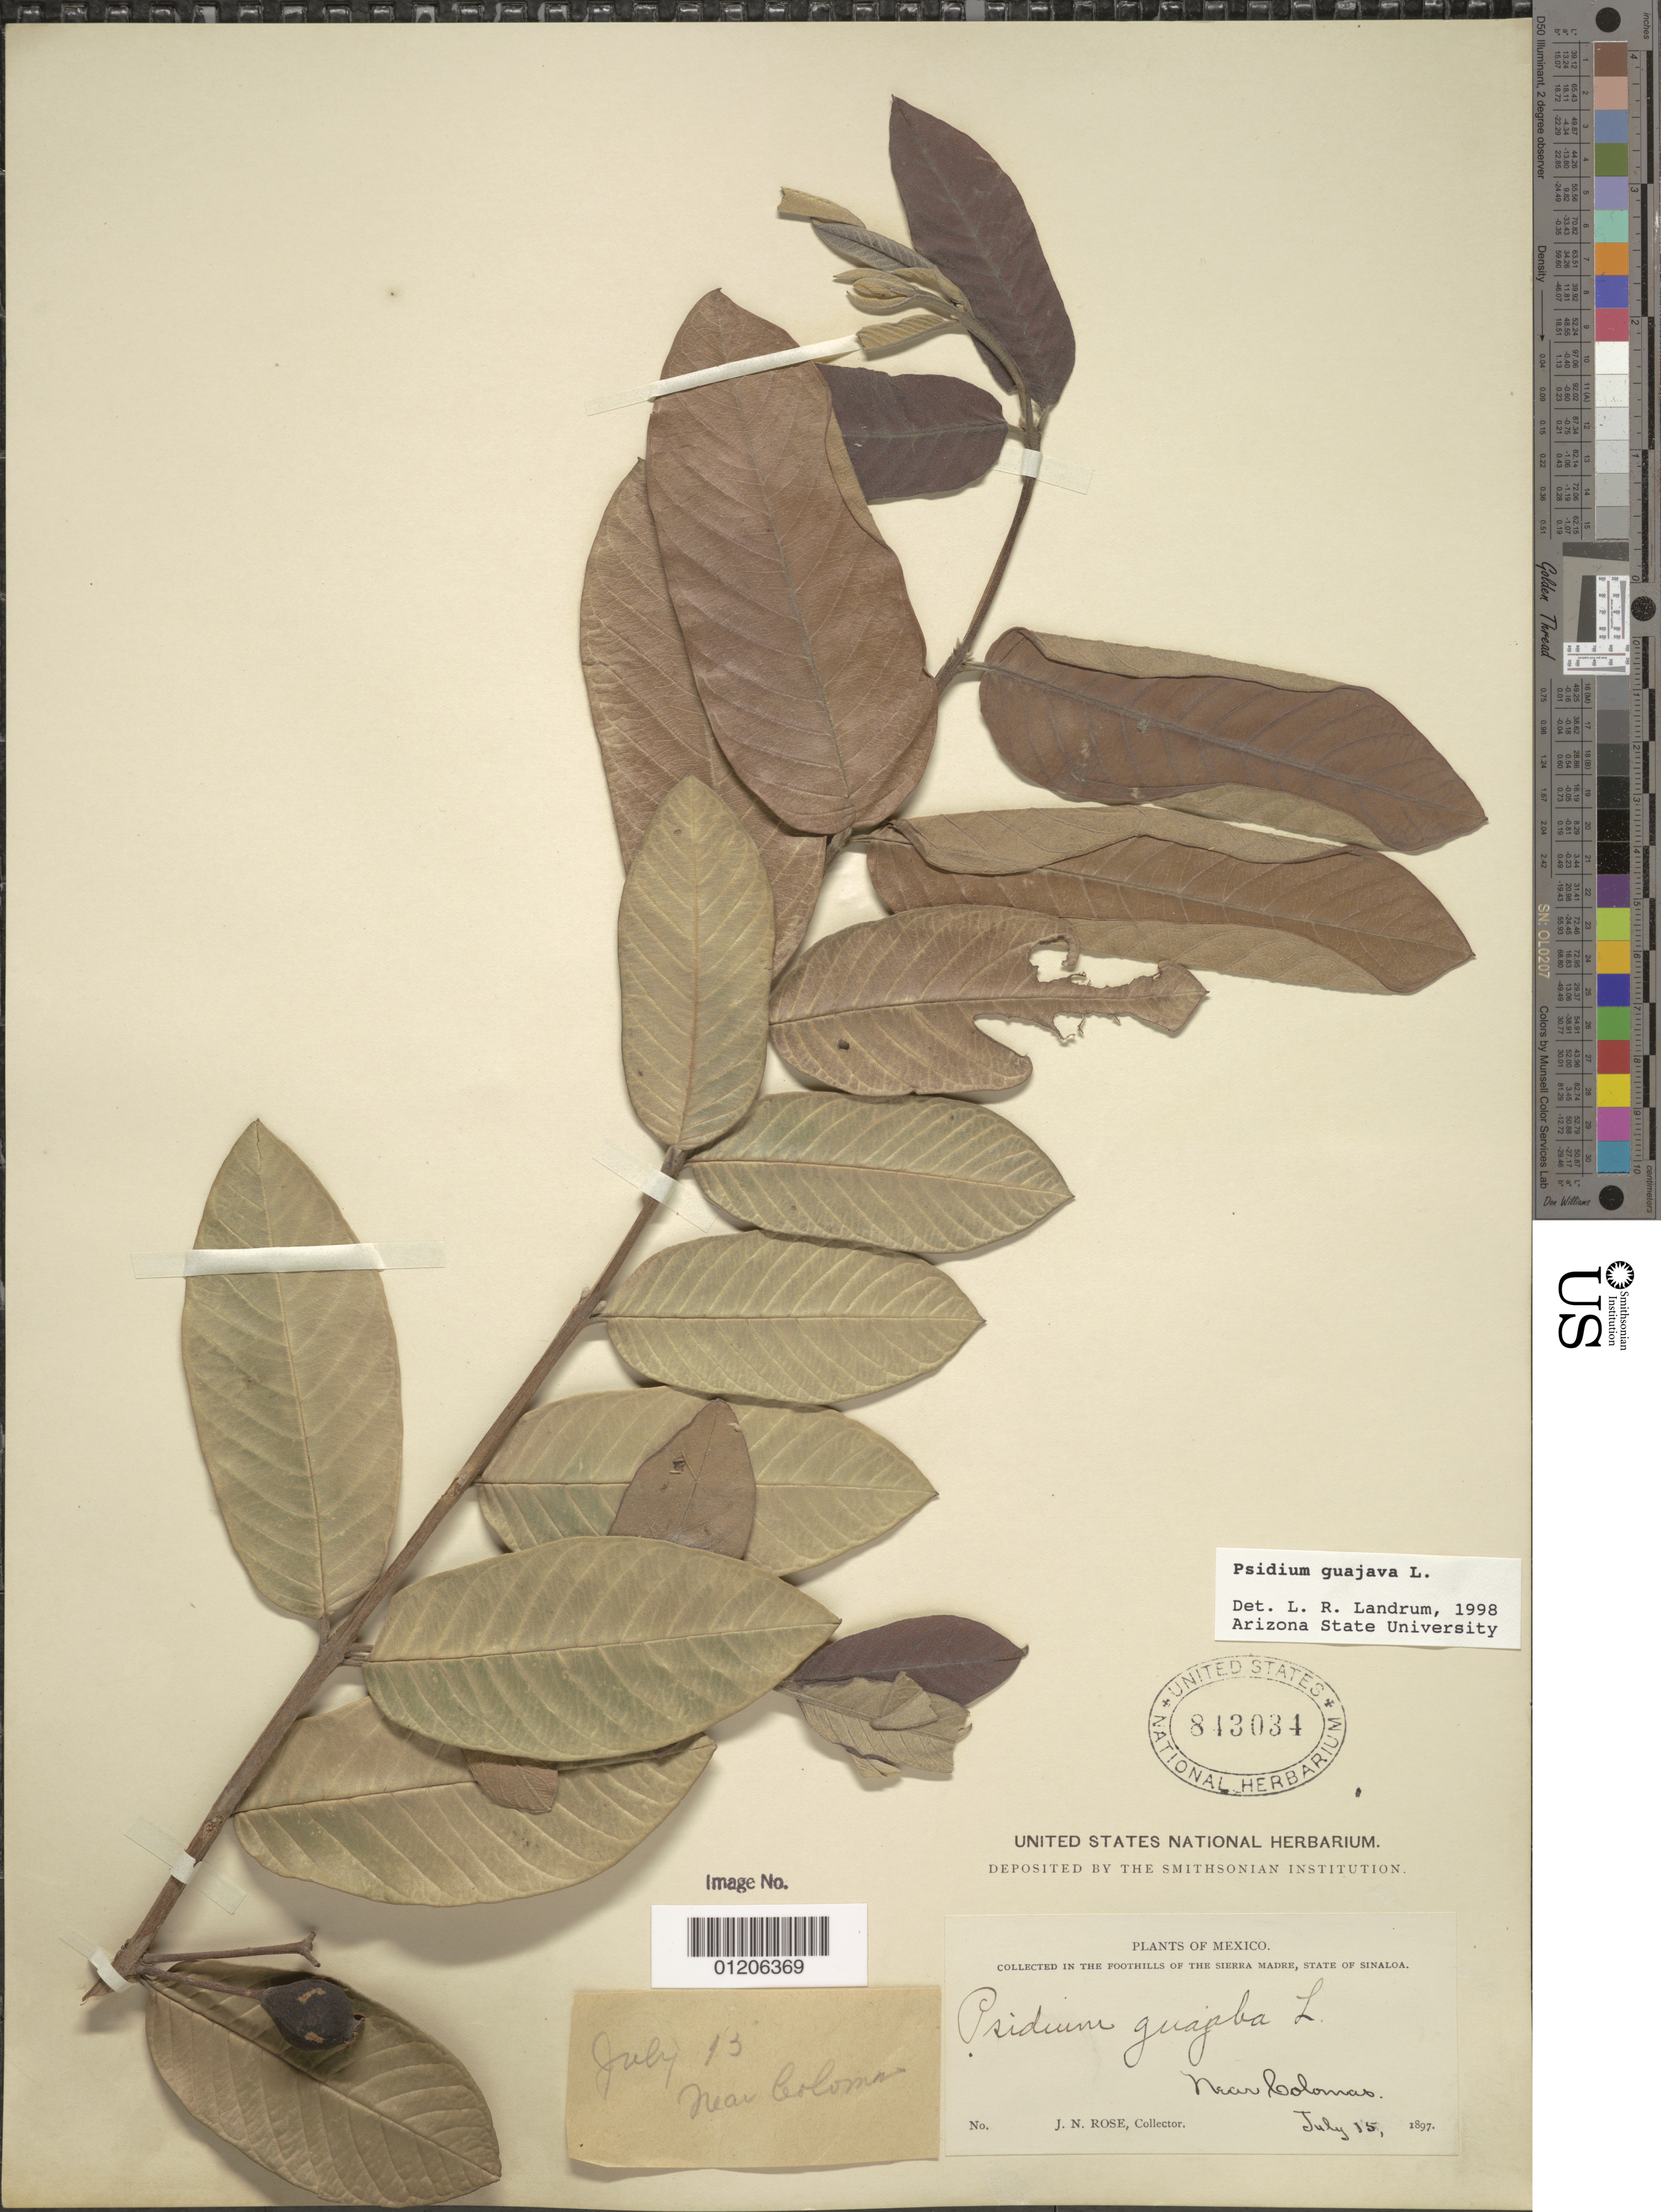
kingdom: Plantae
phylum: Tracheophyta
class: Magnoliopsida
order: Myrtales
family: Myrtaceae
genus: Psidium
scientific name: Psidium guajava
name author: L.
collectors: J. N. Rose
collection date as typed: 15 Jul 1897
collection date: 1897-07-15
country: Mexico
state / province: Sinaloa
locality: Near Colomas. Foothills of the Sierra Madre, State of Sinaloa.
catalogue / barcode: US 843034